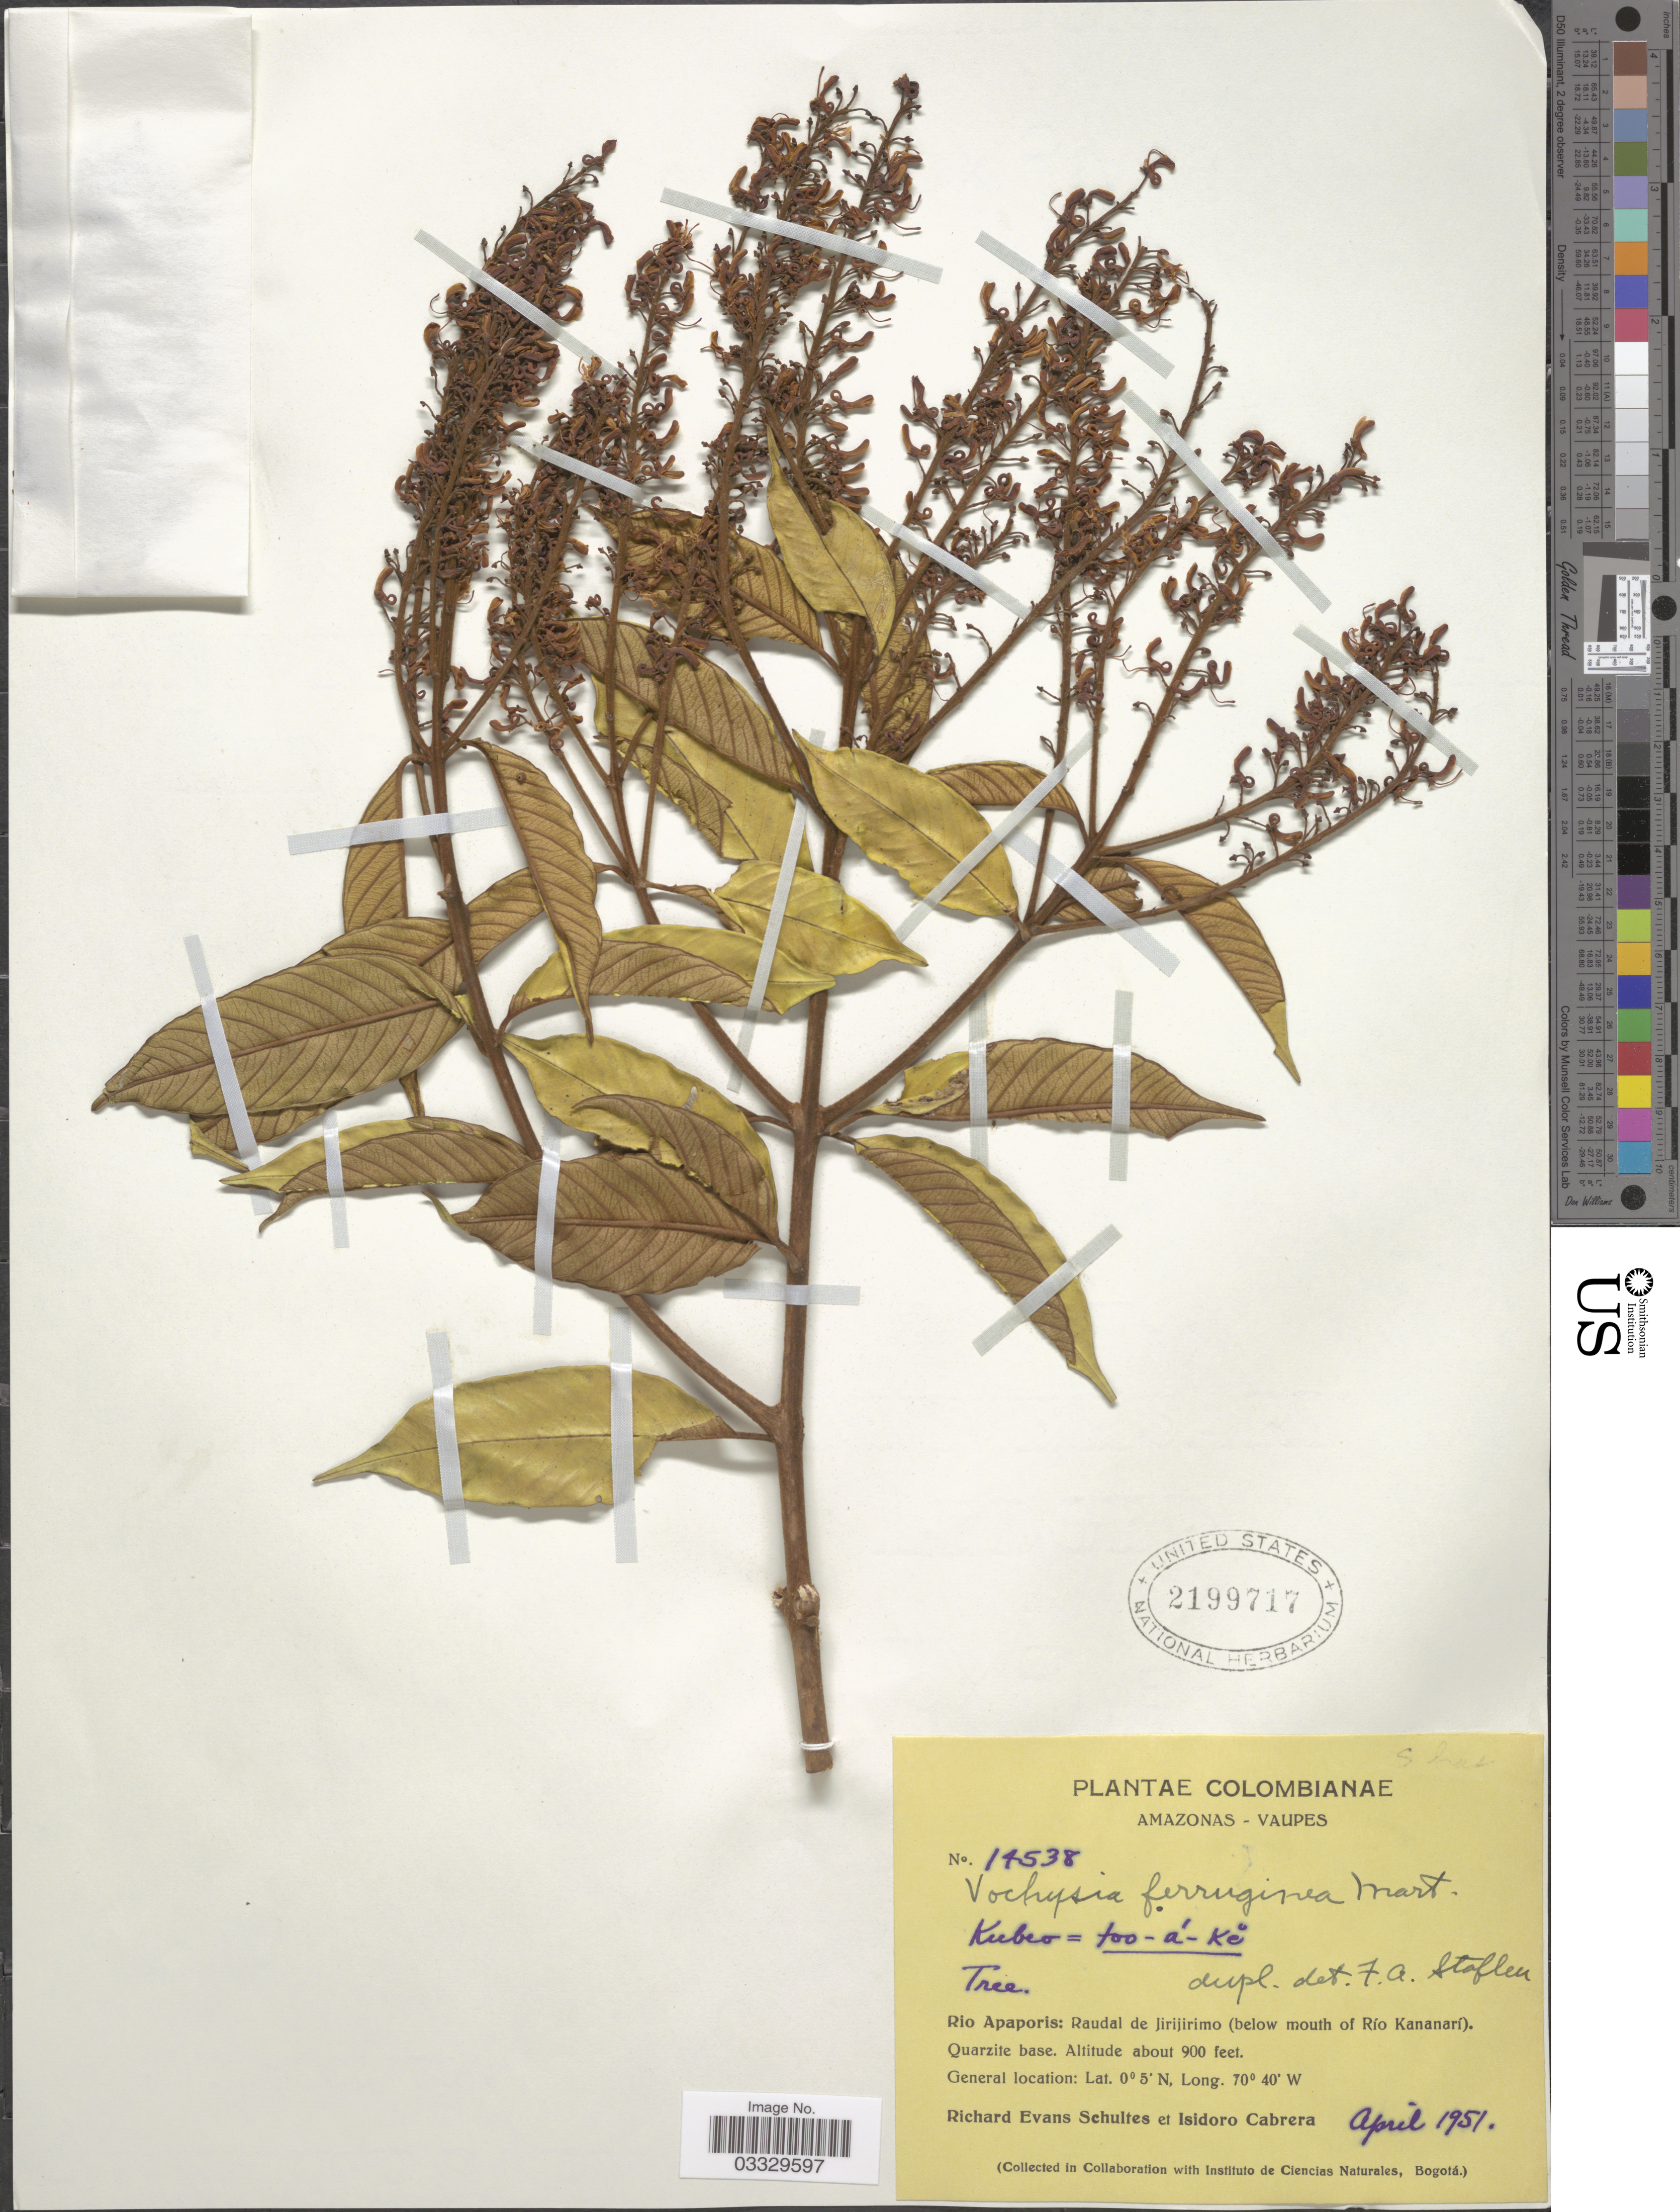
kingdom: Plantae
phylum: Tracheophyta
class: Magnoliopsida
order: Myrtales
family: Vochysiaceae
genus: Vochysia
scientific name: Vochysia ferruginea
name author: Mart.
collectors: R. E. Schultes & I. Cabrera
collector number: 14538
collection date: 1951-04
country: Colombia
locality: Amazonas - Vaupes. Rio Apaporis: Raudal de Jirijirimo (below mouth of Río Kananarí).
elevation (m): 274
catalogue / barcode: US 2199717